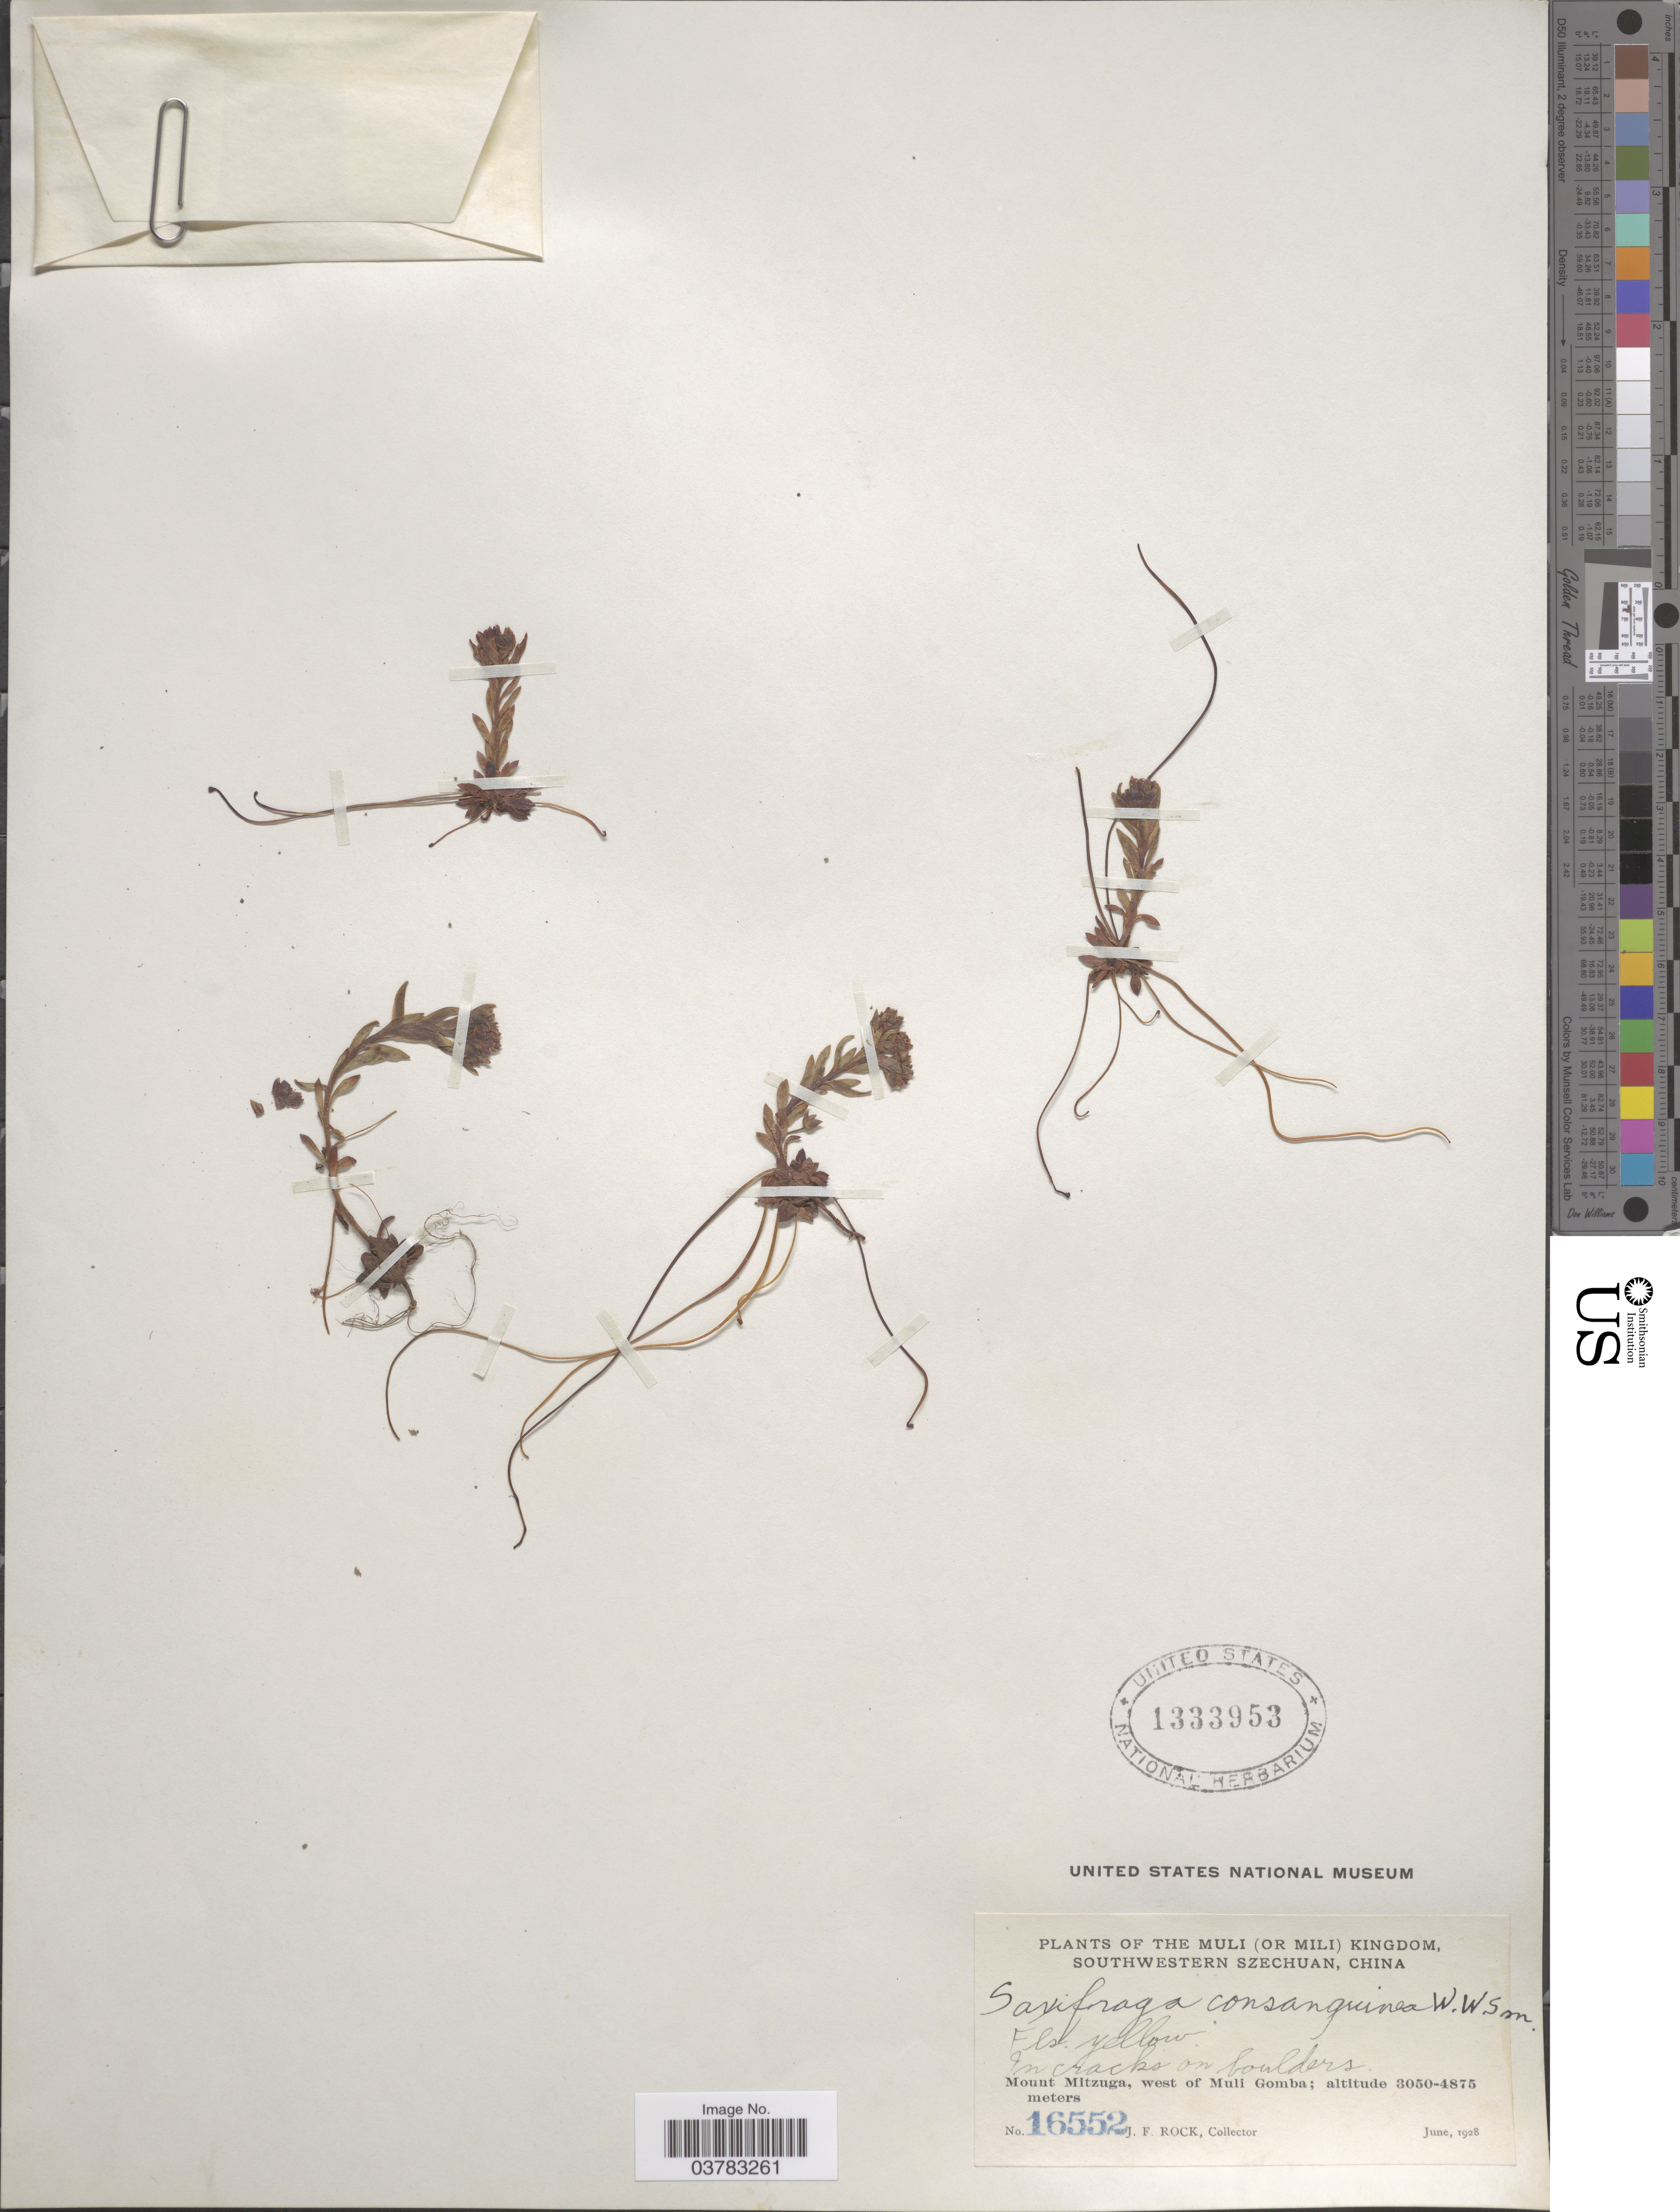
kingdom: Plantae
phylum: Tracheophyta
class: Magnoliopsida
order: Saxifragales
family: Saxifragaceae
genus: Saxifraga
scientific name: Saxifraga consanguinea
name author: W.W. Sm.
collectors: J. Rock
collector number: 16552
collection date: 1928-06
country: China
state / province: Sichuan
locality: The Muli (or Mili) Kingdom, Southwestern Szechuan. Mount Mitzuga, west of Muli Gomba.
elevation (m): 3050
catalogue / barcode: US 1333953